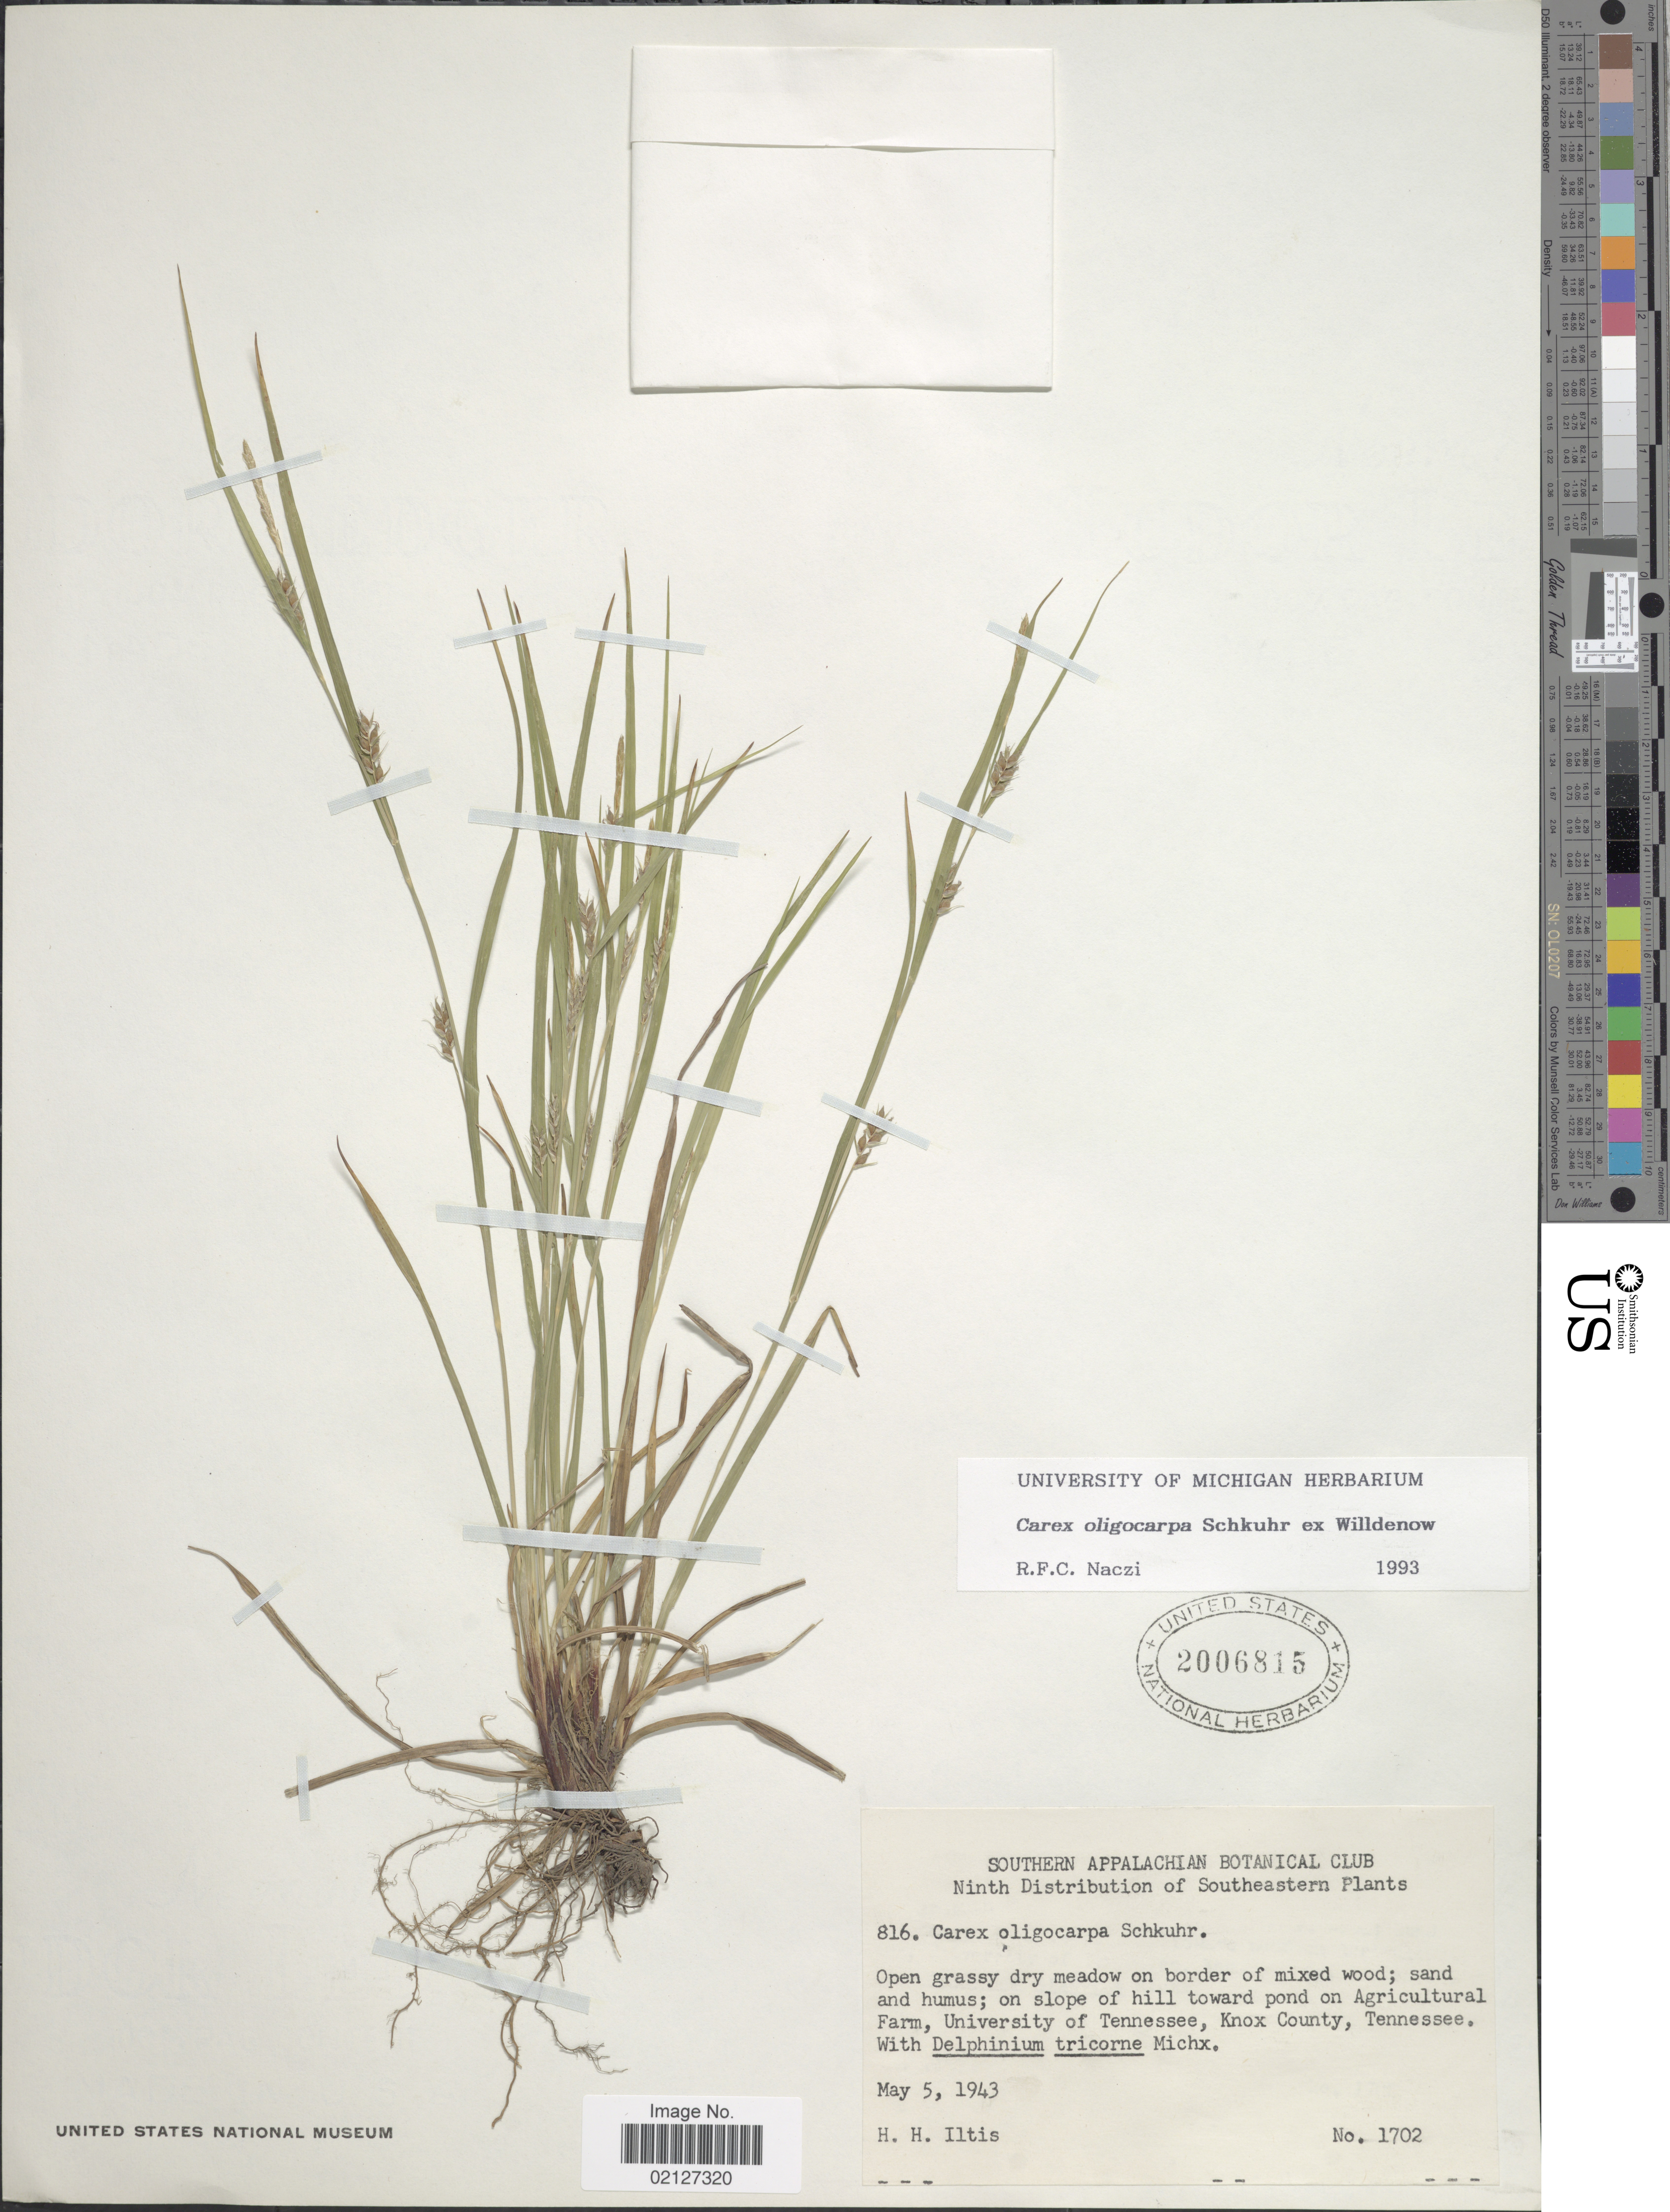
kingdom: Plantae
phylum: Tracheophyta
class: Liliopsida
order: Poales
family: Cyperaceae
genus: Carex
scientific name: Carex oligocarpa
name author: Willd.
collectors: H. H. Iltis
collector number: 1702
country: United States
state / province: Tennessee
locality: Southern Appalachin, Southeastern, open grassy dry meadow on border of mixed wood, on slope of hill toward pond on Agricultural Farm, University of Tennessee, Knox County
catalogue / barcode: US 2006815